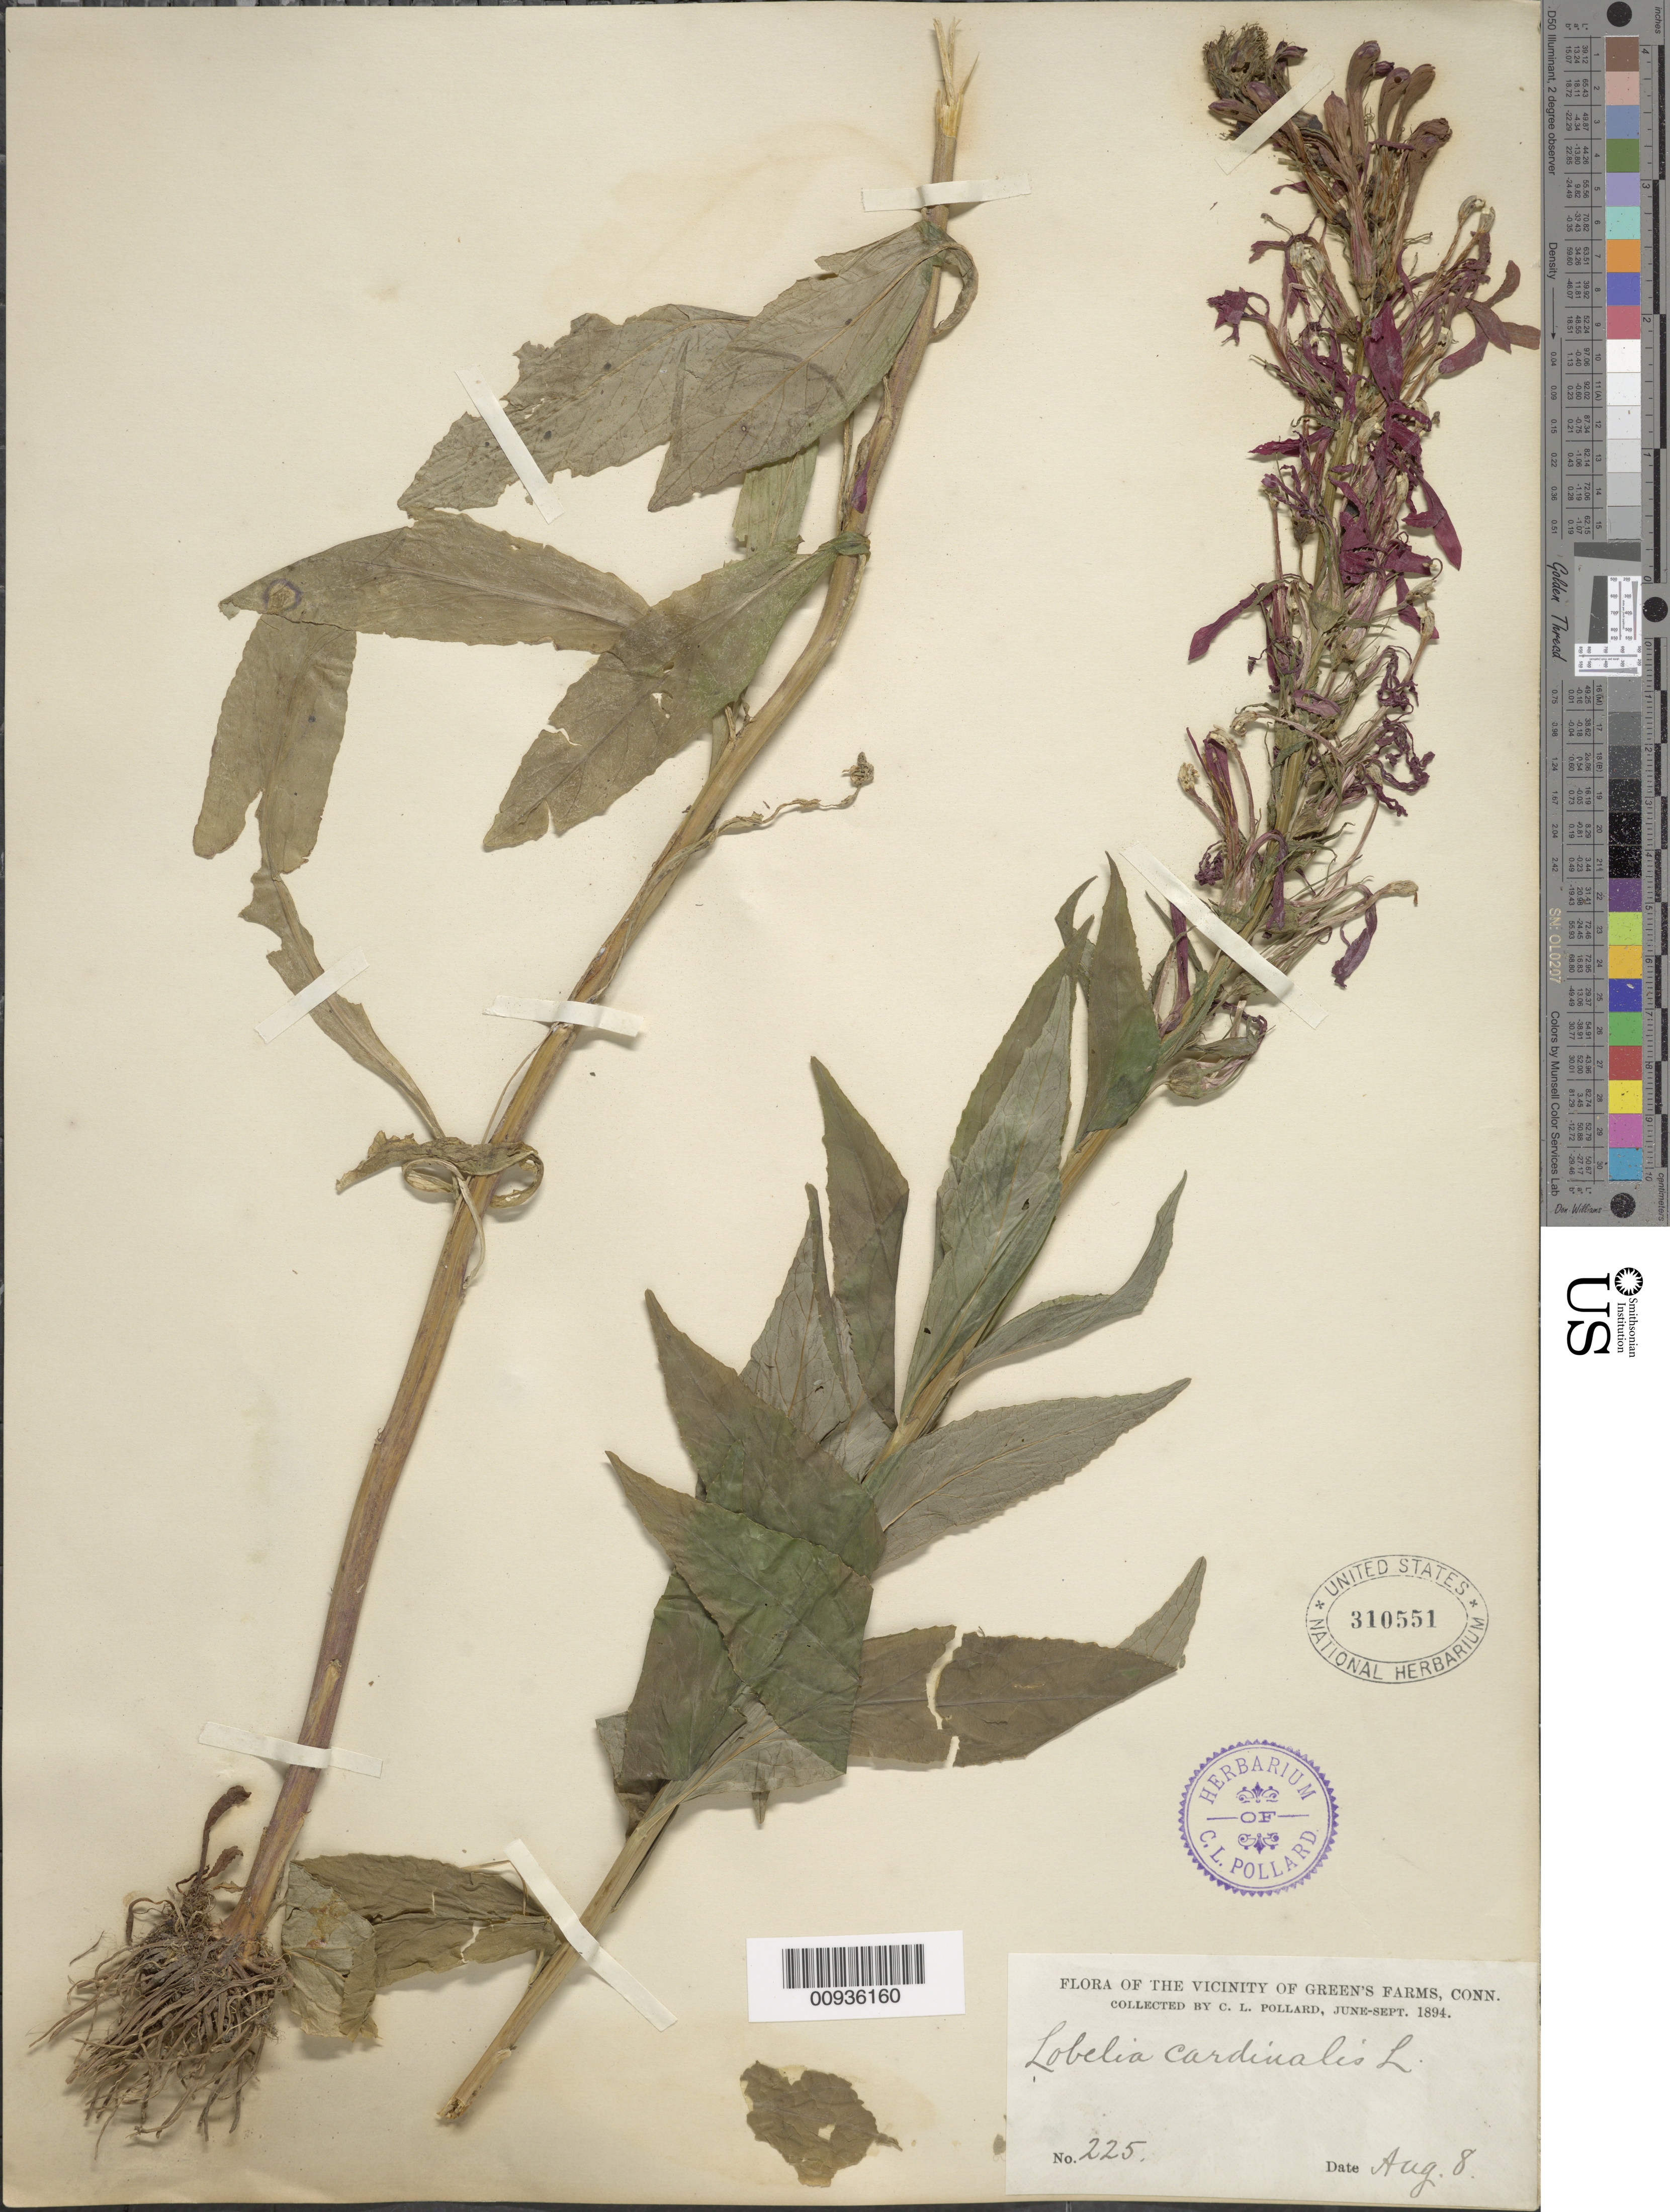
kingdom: Plantae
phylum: Tracheophyta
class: Magnoliopsida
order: Asterales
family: Campanulaceae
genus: Lobelia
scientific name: Lobelia cardinalis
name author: L.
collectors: C. L. Pollard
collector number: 225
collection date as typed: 8 Aug 1894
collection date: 1894-08-08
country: United States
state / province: Connecticut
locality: Green's farms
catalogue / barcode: US 310551